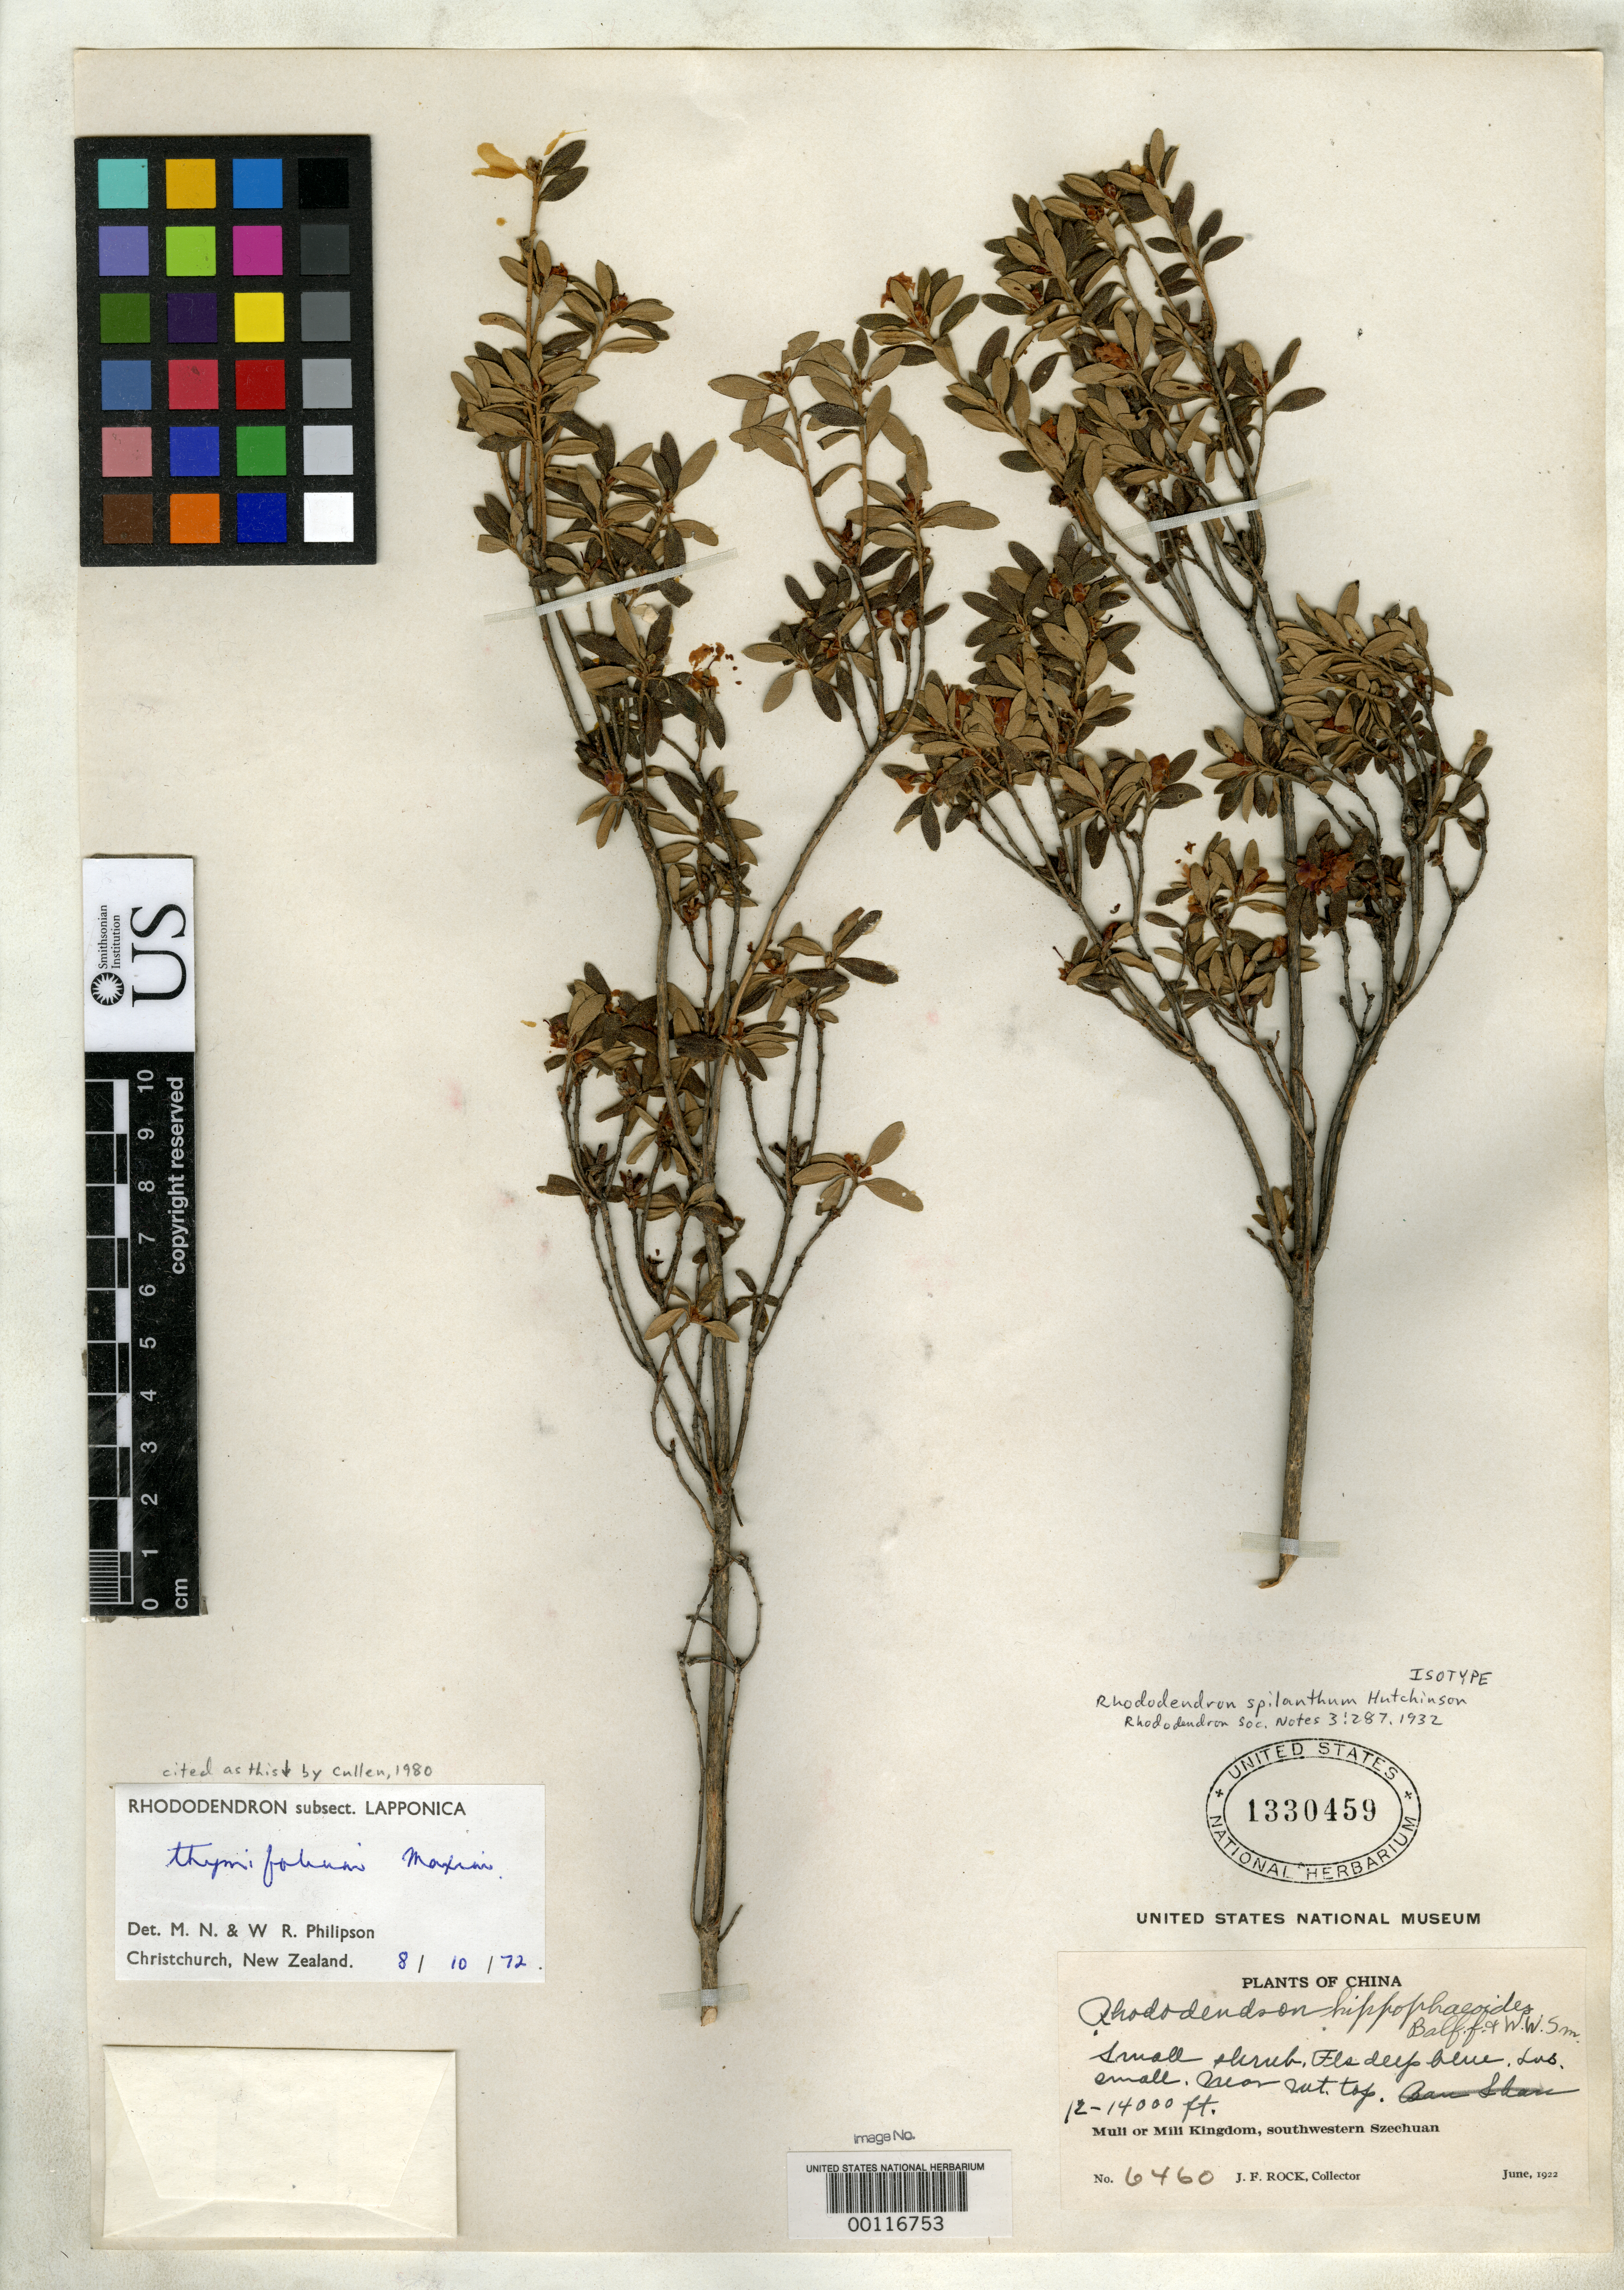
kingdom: Plantae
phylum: Tracheophyta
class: Magnoliopsida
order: Ericales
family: Ericaceae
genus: Rhododendron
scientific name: Rhododendron spilanthum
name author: Hutch.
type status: Isotype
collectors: J. F. Rock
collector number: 6460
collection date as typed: Jun 1922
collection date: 1922-06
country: China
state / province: Sichuan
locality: Muli or Mili Kingdom.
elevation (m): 4572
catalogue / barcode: US 1330459